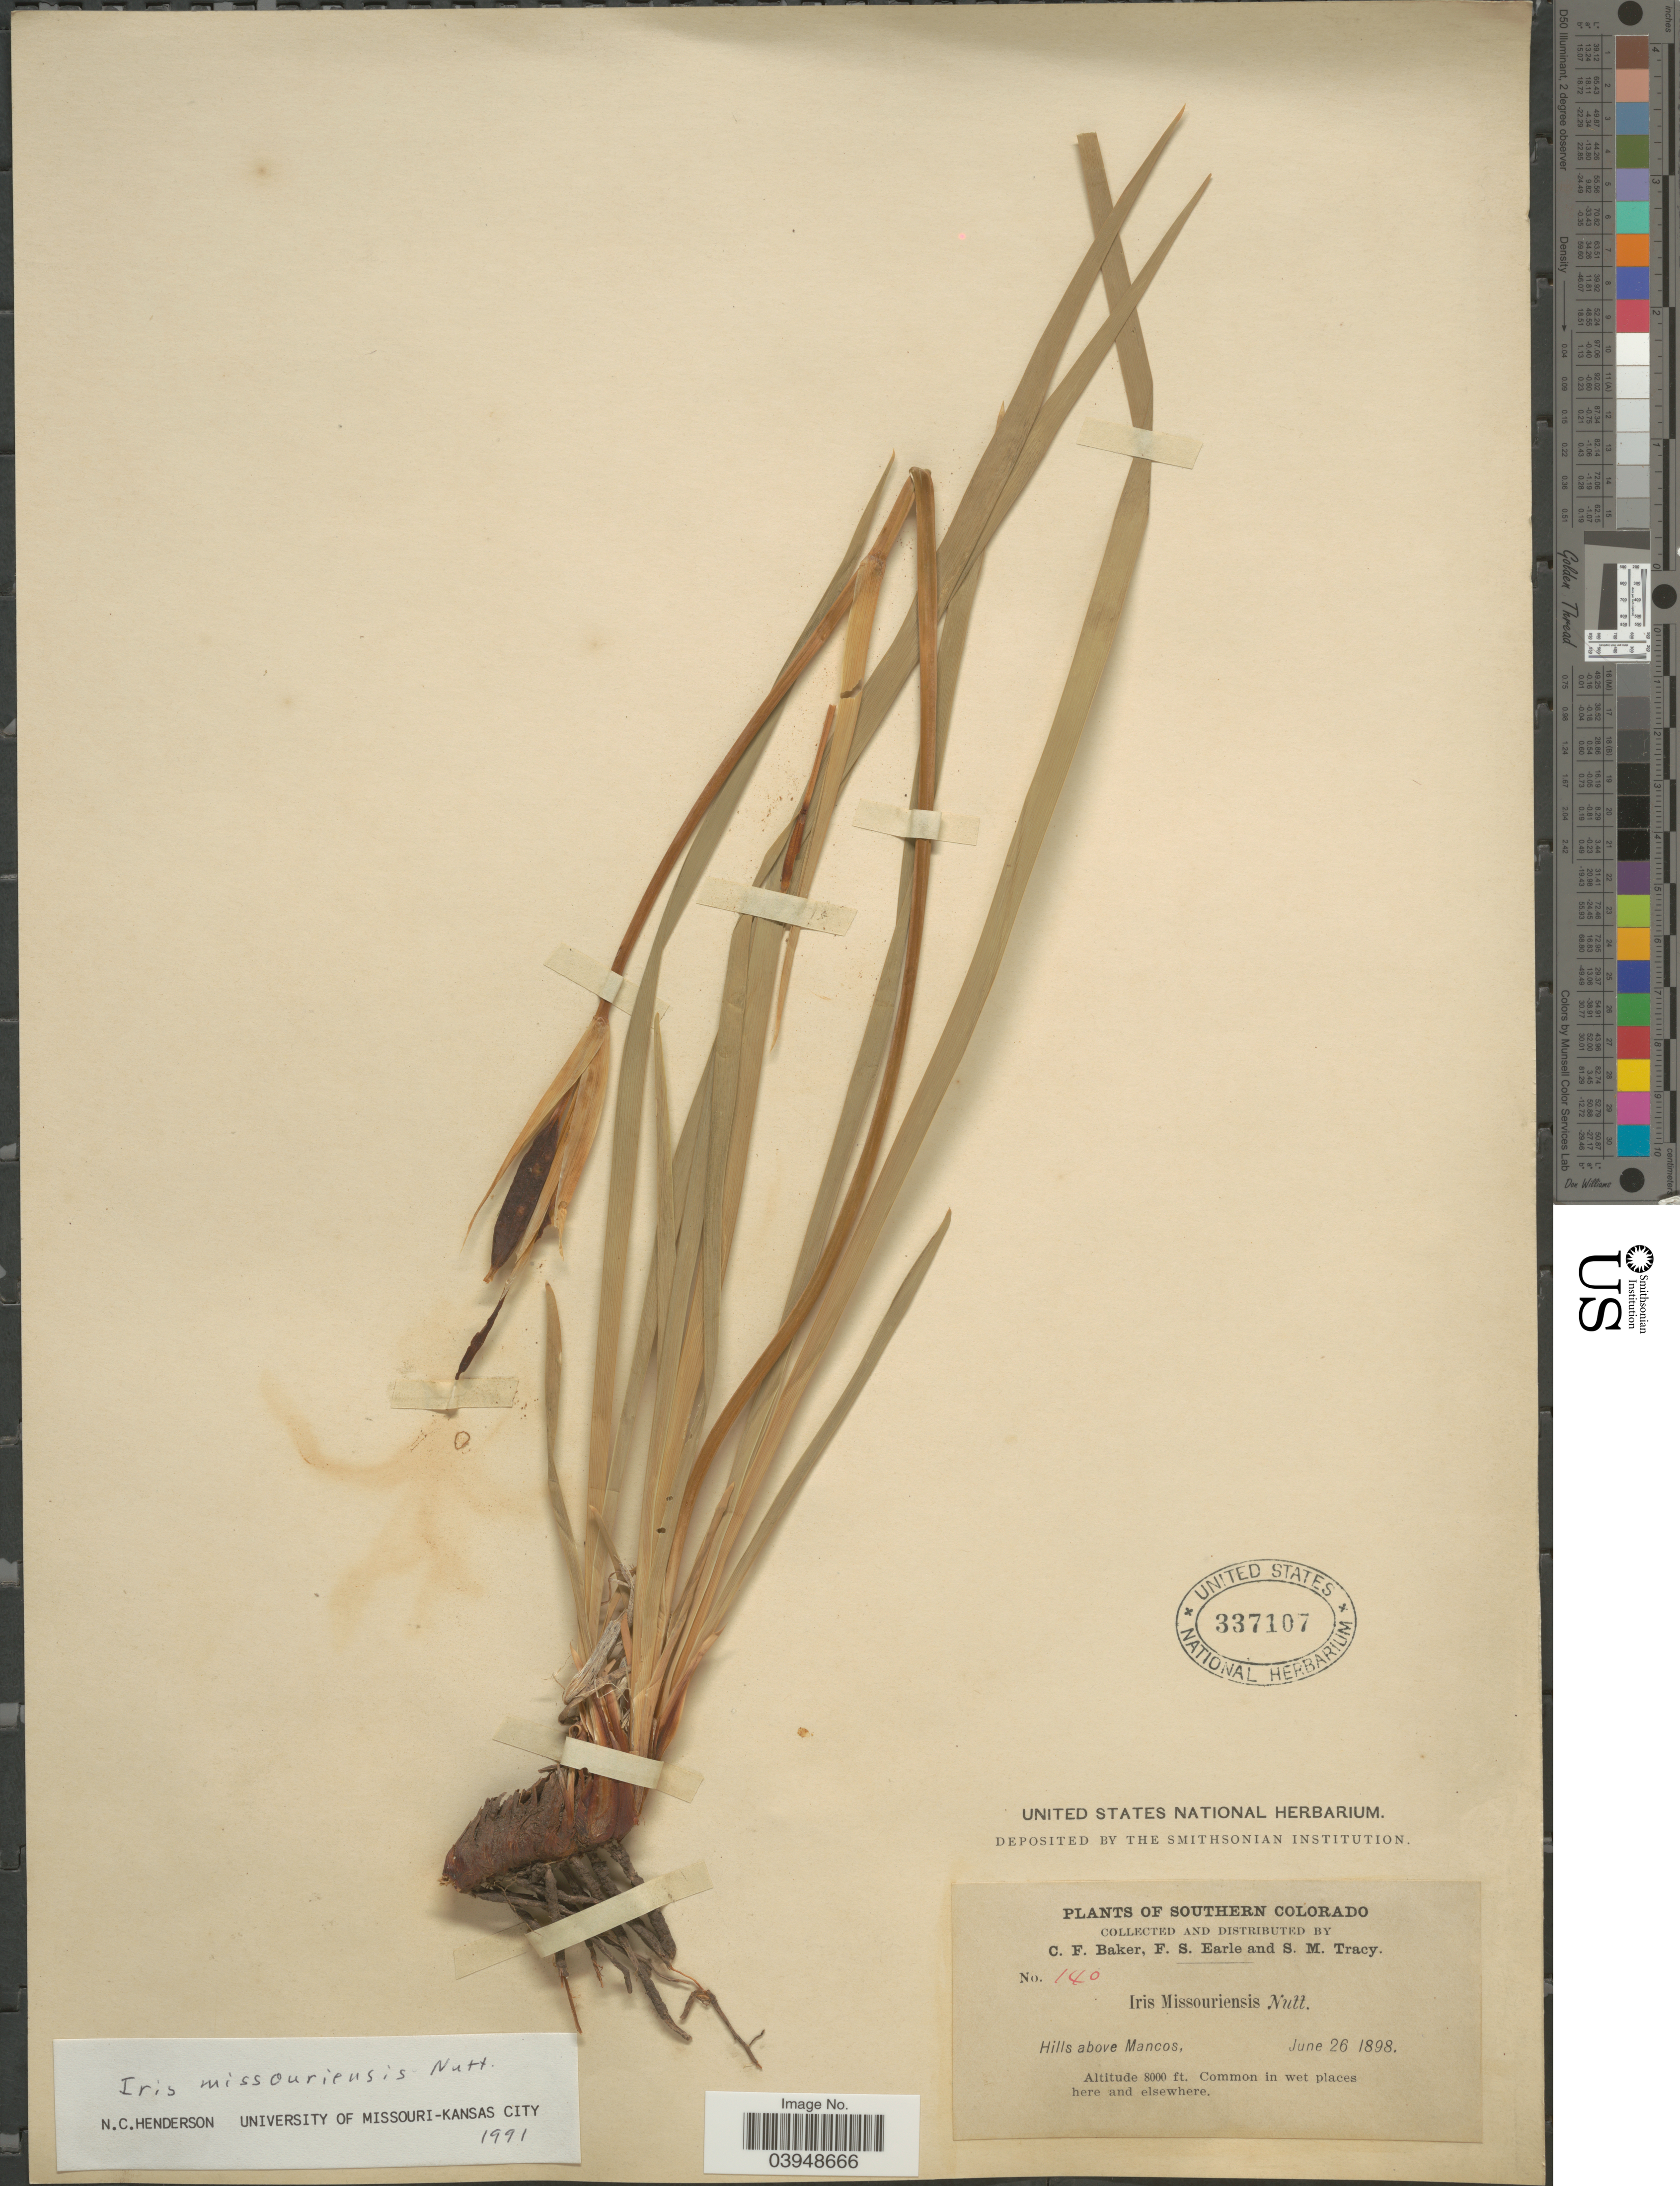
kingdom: Plantae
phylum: Tracheophyta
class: Liliopsida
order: Asparagales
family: Iridaceae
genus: Iris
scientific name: Iris missouriensis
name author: Nutt.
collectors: C. F. Baker, F. S. Earle & S. M. Tracy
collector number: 140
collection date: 1898-06-26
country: United States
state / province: Colorado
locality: Southern Colorado. Hills above Mancos.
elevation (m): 2438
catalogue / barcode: US 337107